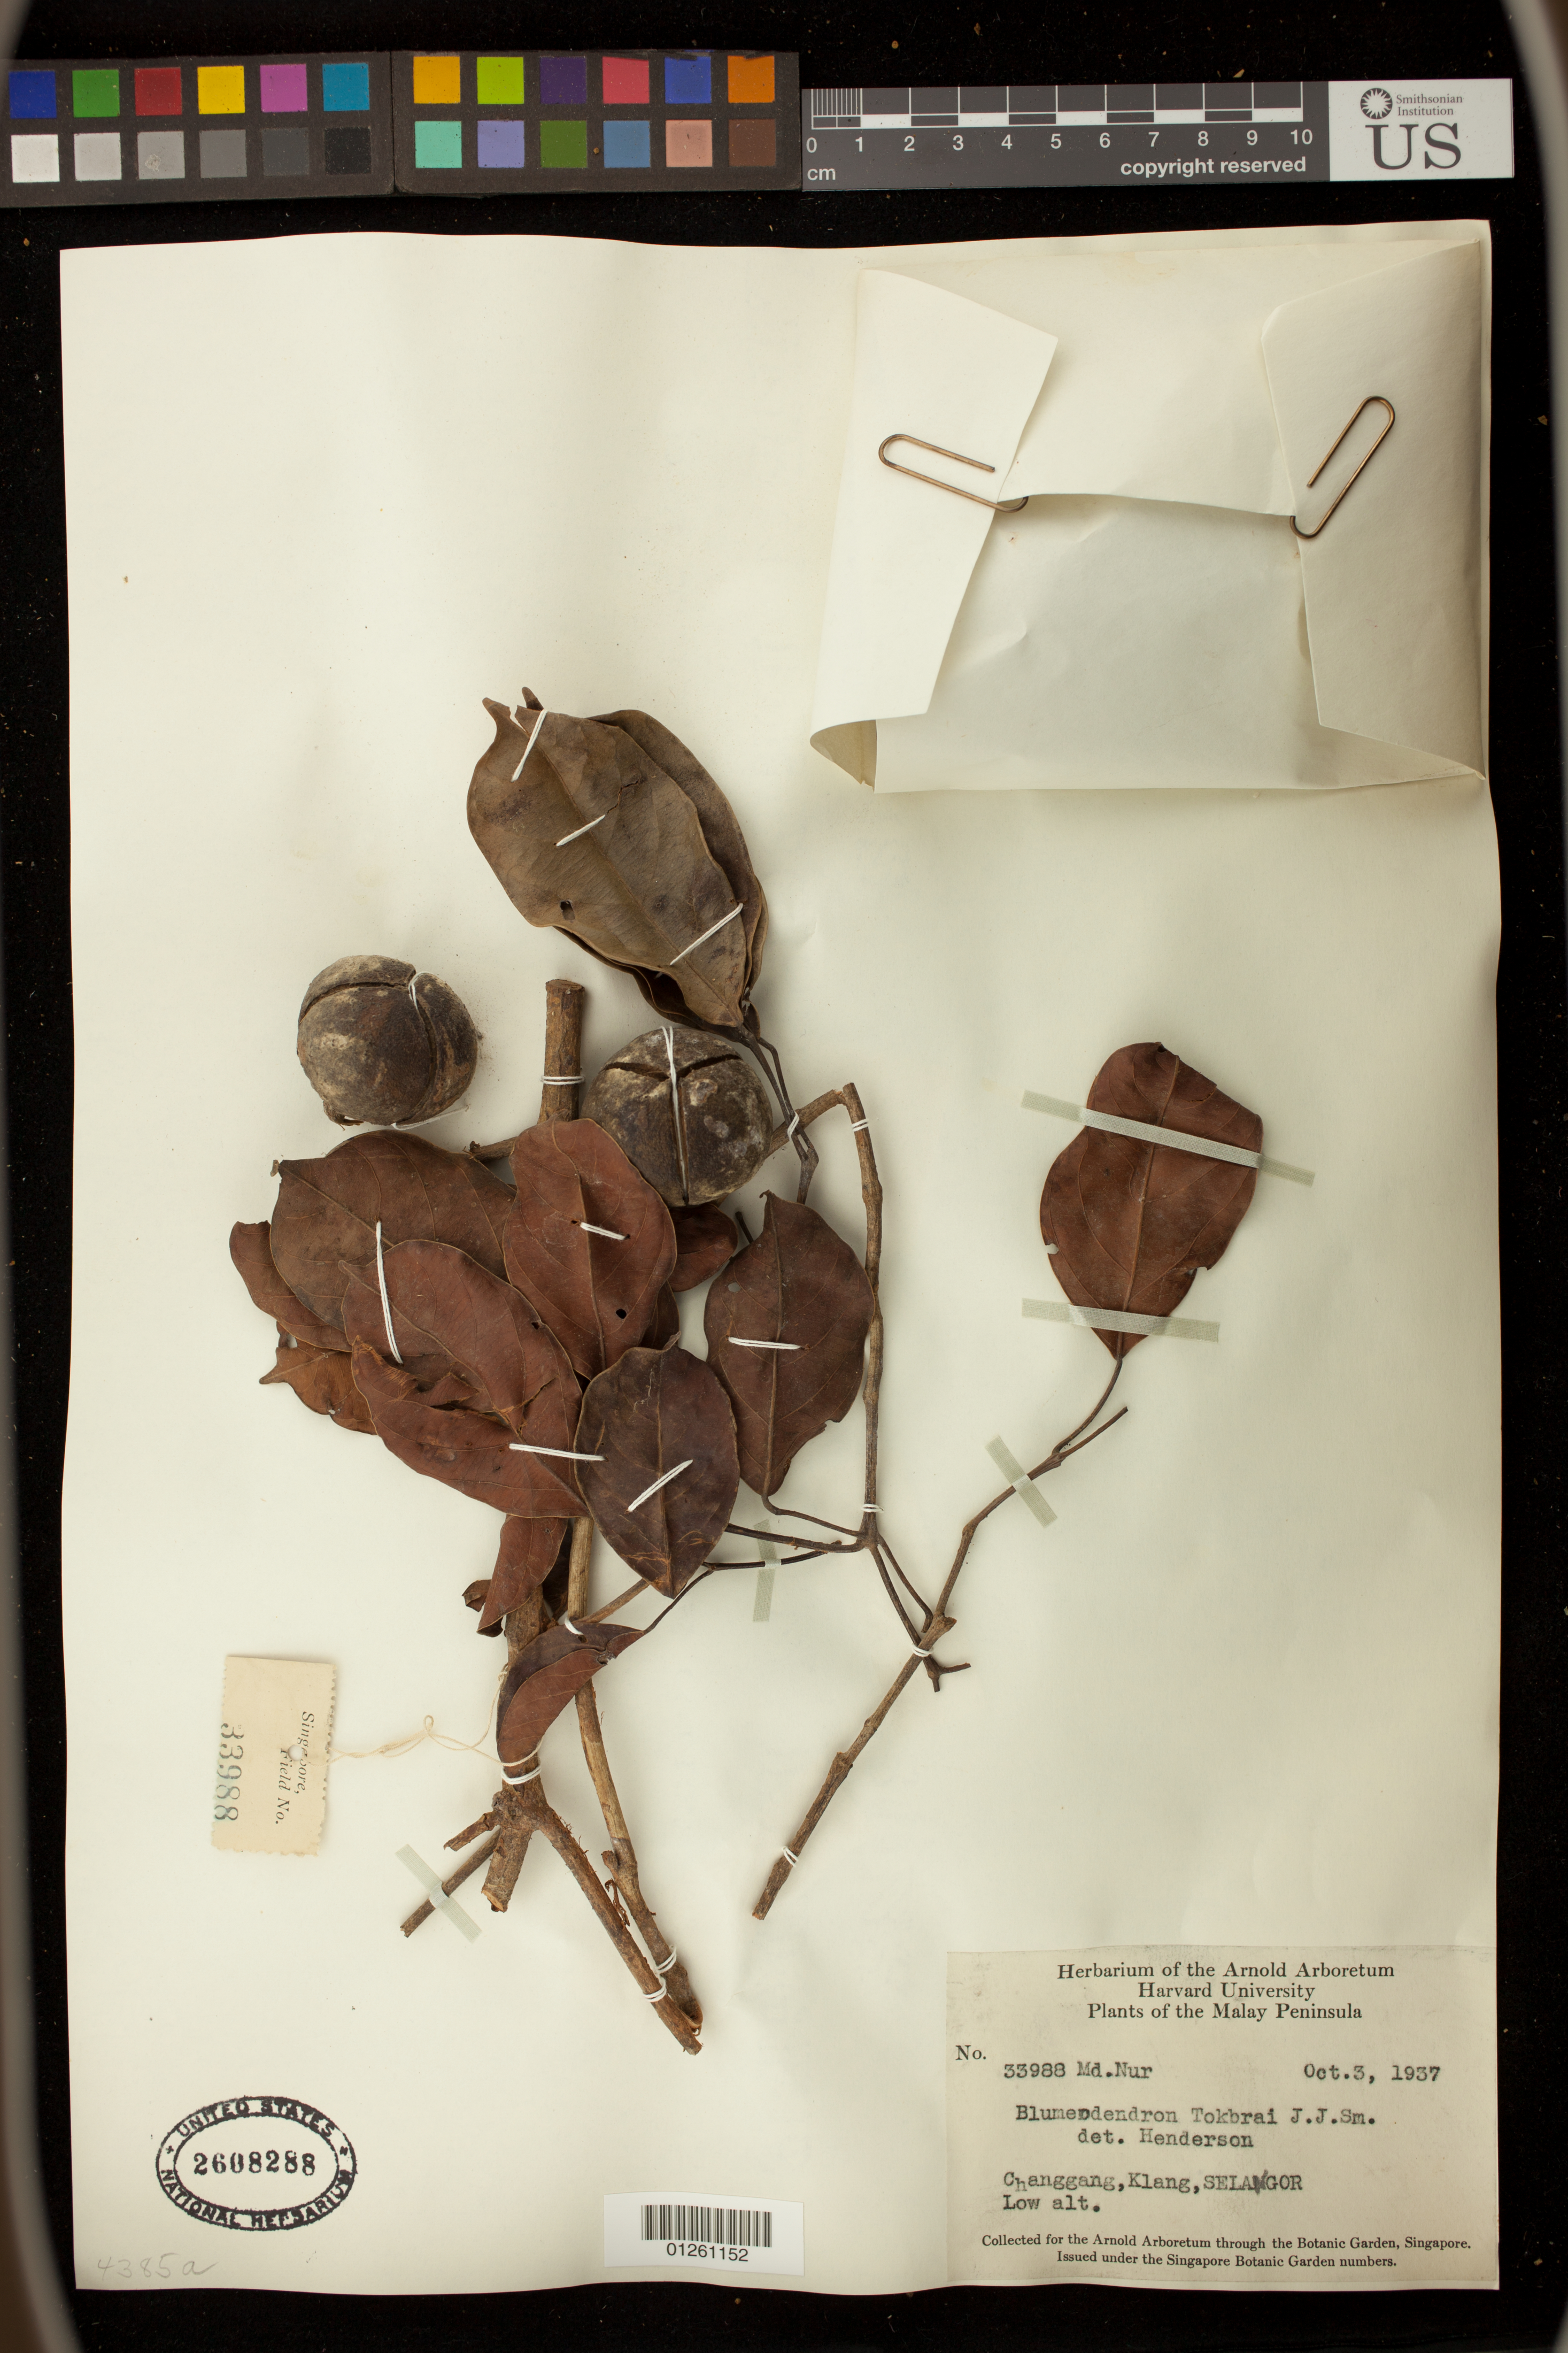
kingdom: Plantae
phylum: Tracheophyta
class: Magnoliopsida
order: Malpighiales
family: Euphorbiaceae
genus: Blumeodendron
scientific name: Blumeodendron tokbrai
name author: (Blume) Kurz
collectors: M. Nur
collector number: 33988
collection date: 1937-10-03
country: Malaysia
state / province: Selangor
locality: Changgang, Klang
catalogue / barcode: US 2608288